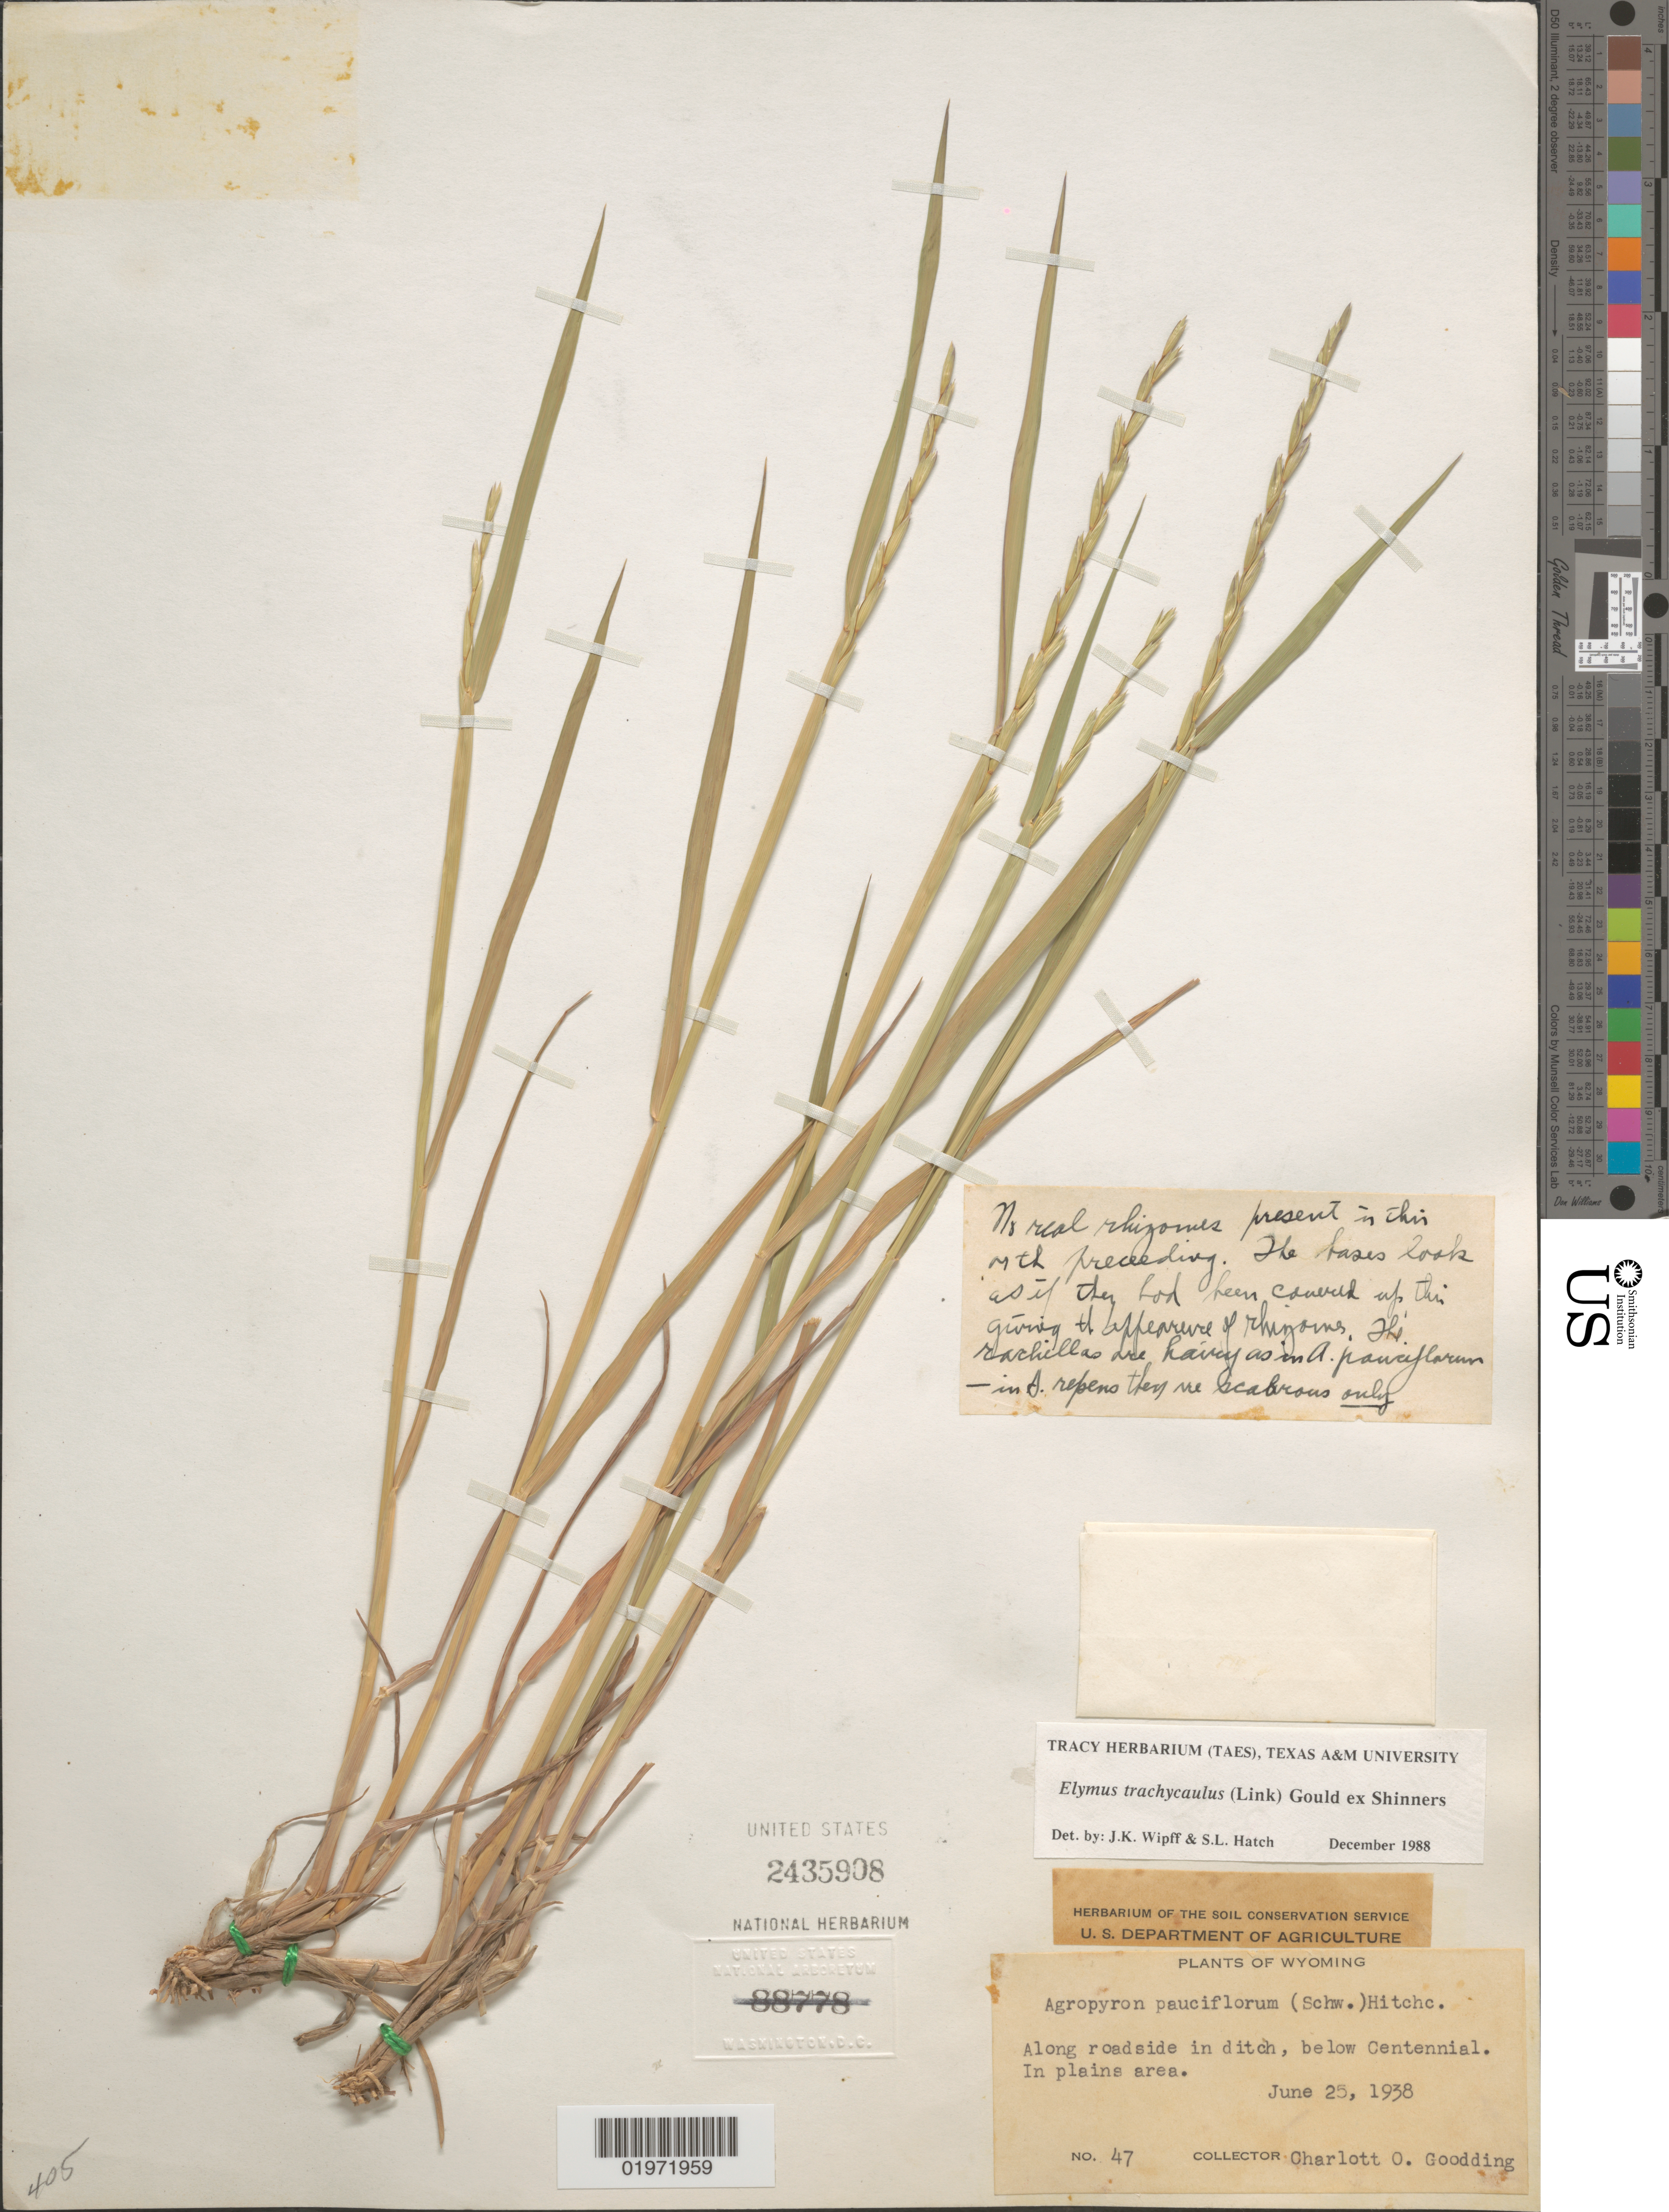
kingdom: Plantae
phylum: Tracheophyta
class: Liliopsida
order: Poales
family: Poaceae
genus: Elymus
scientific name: Elymus trachycaulus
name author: (Link) Gould ex Shinners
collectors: C. Goodding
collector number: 47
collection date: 1938-06-25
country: United States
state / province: Wyoming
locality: Along roadside in ditch, below Centennial. In plains area.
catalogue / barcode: US 2435908